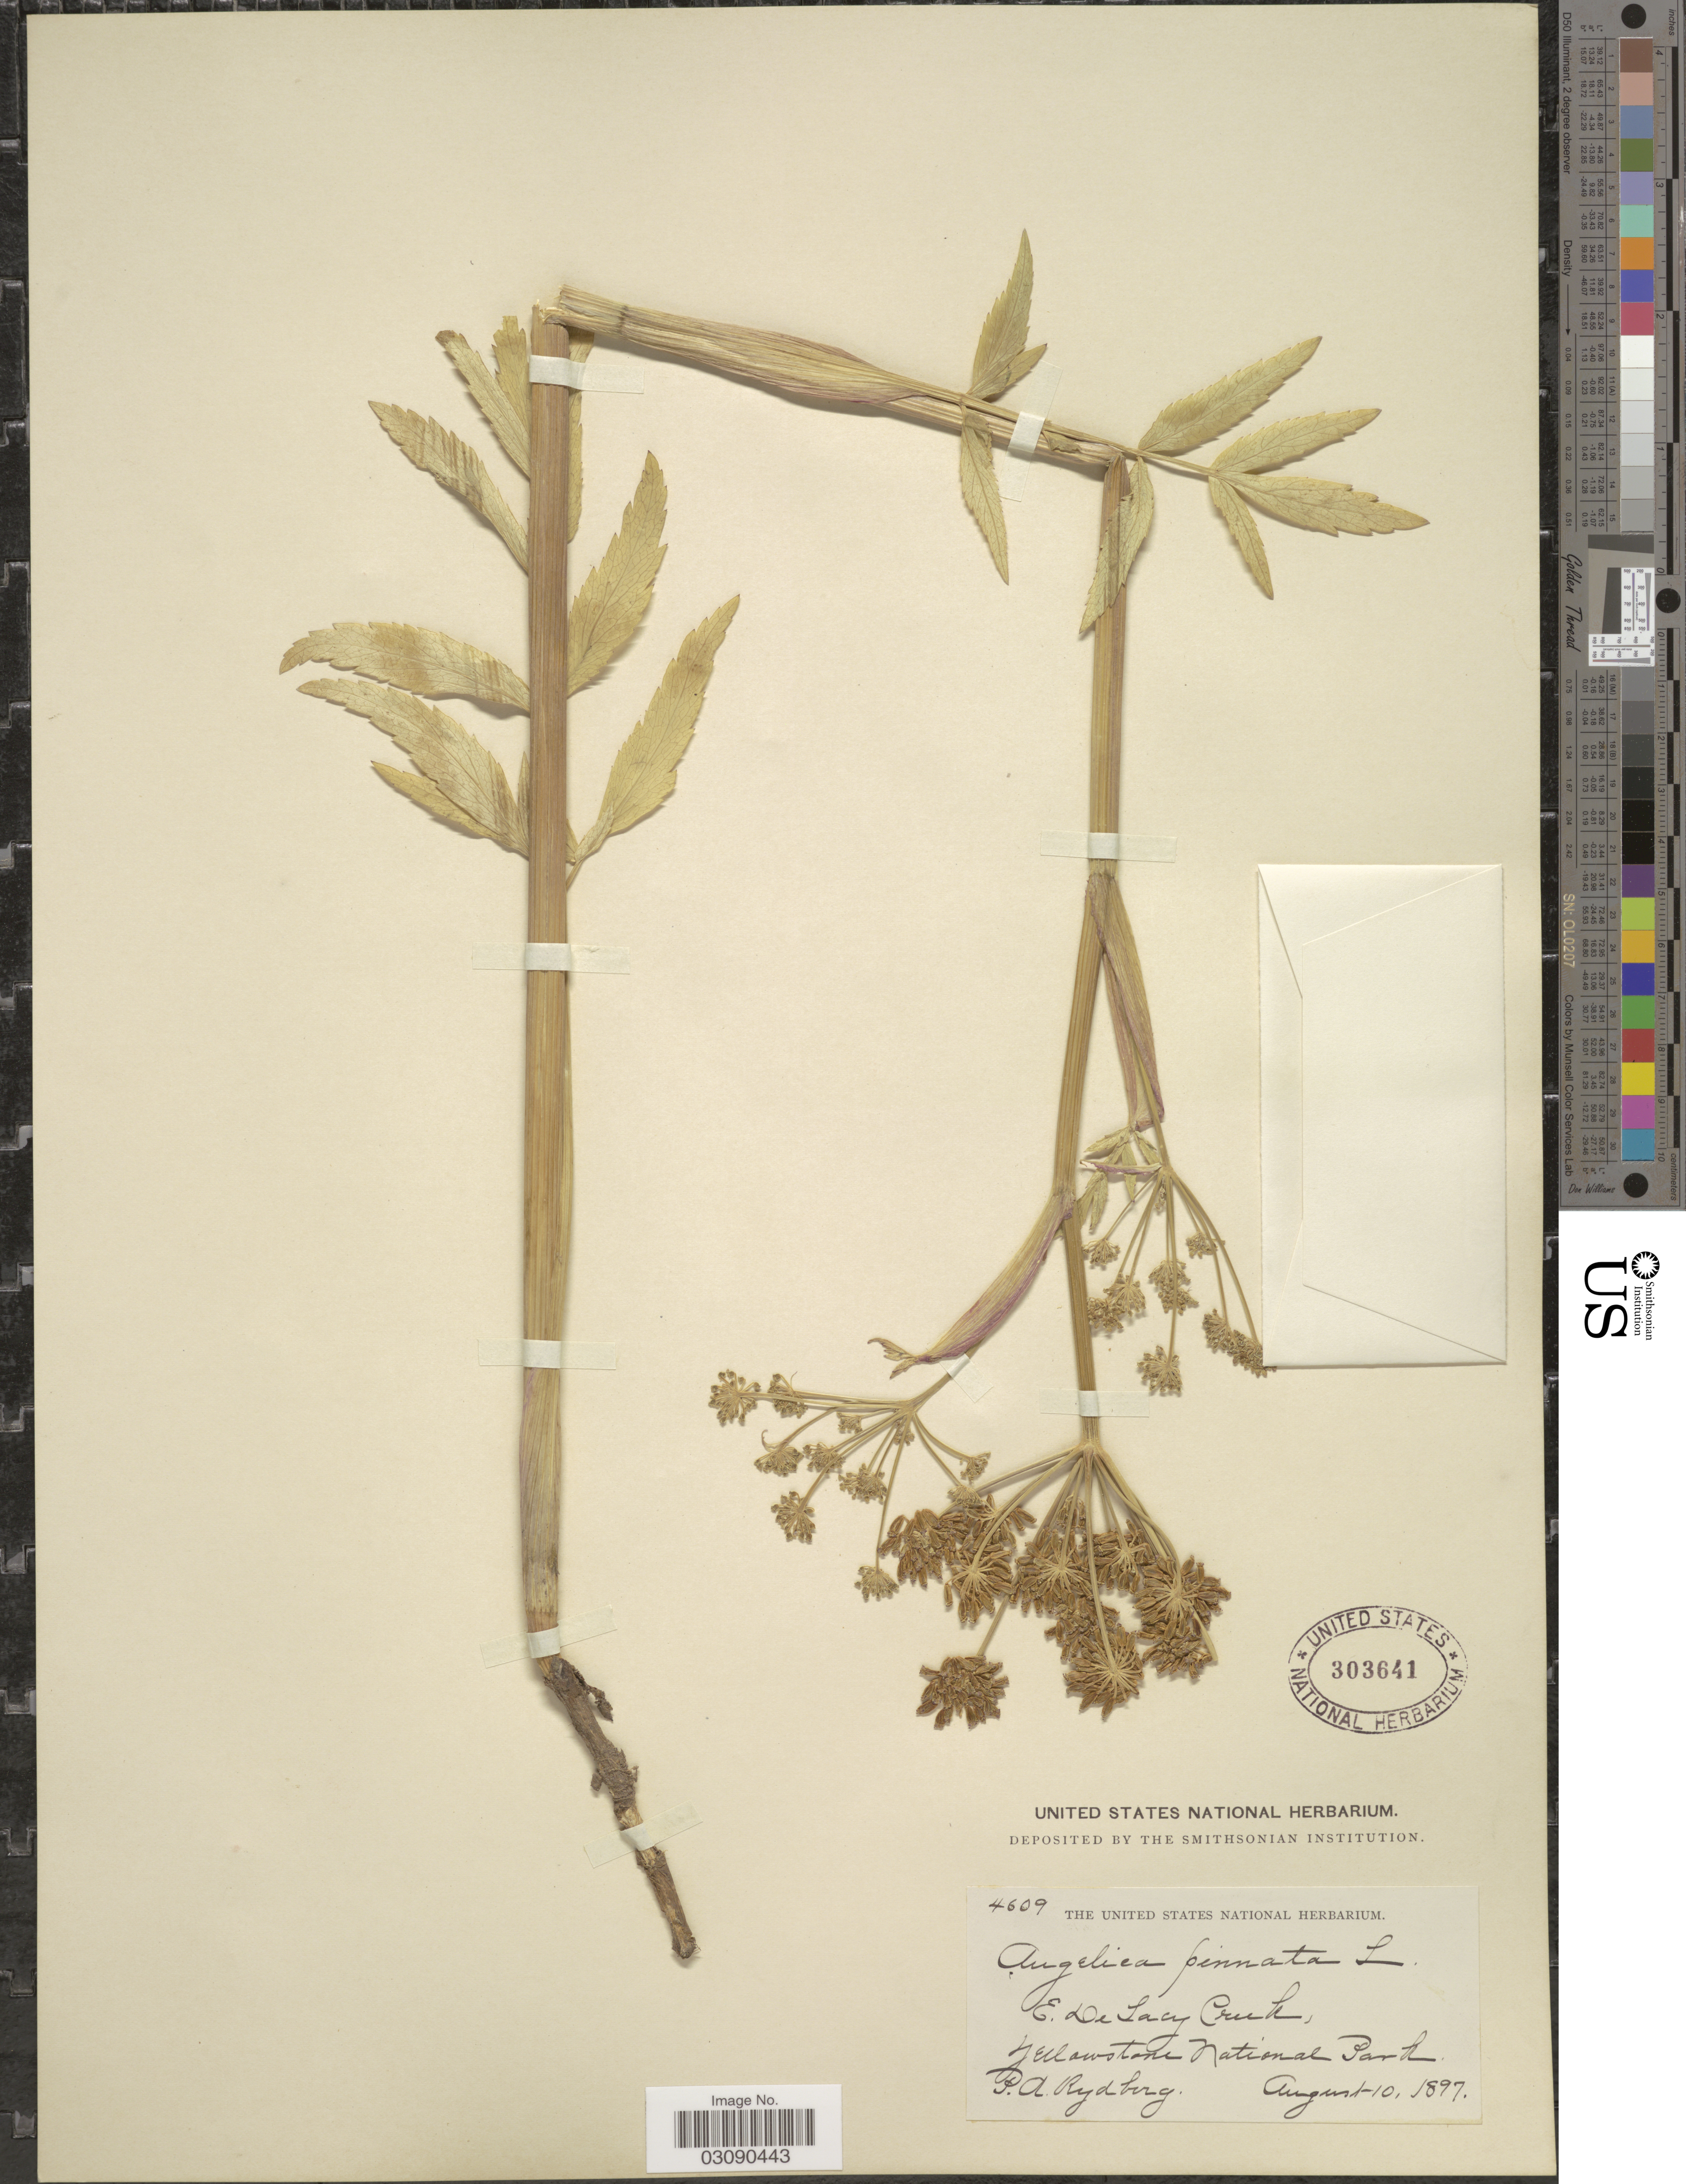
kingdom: Plantae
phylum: Tracheophyta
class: Magnoliopsida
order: Apiales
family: Apiaceae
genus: Angelica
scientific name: Angelica pinnata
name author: S. Watson in C. King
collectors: P. A. Rydberg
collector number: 4609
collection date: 1897-08-10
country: United States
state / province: Wyoming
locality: E. de Lacy Creek, Yellowstone National Park.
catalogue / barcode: US 303641